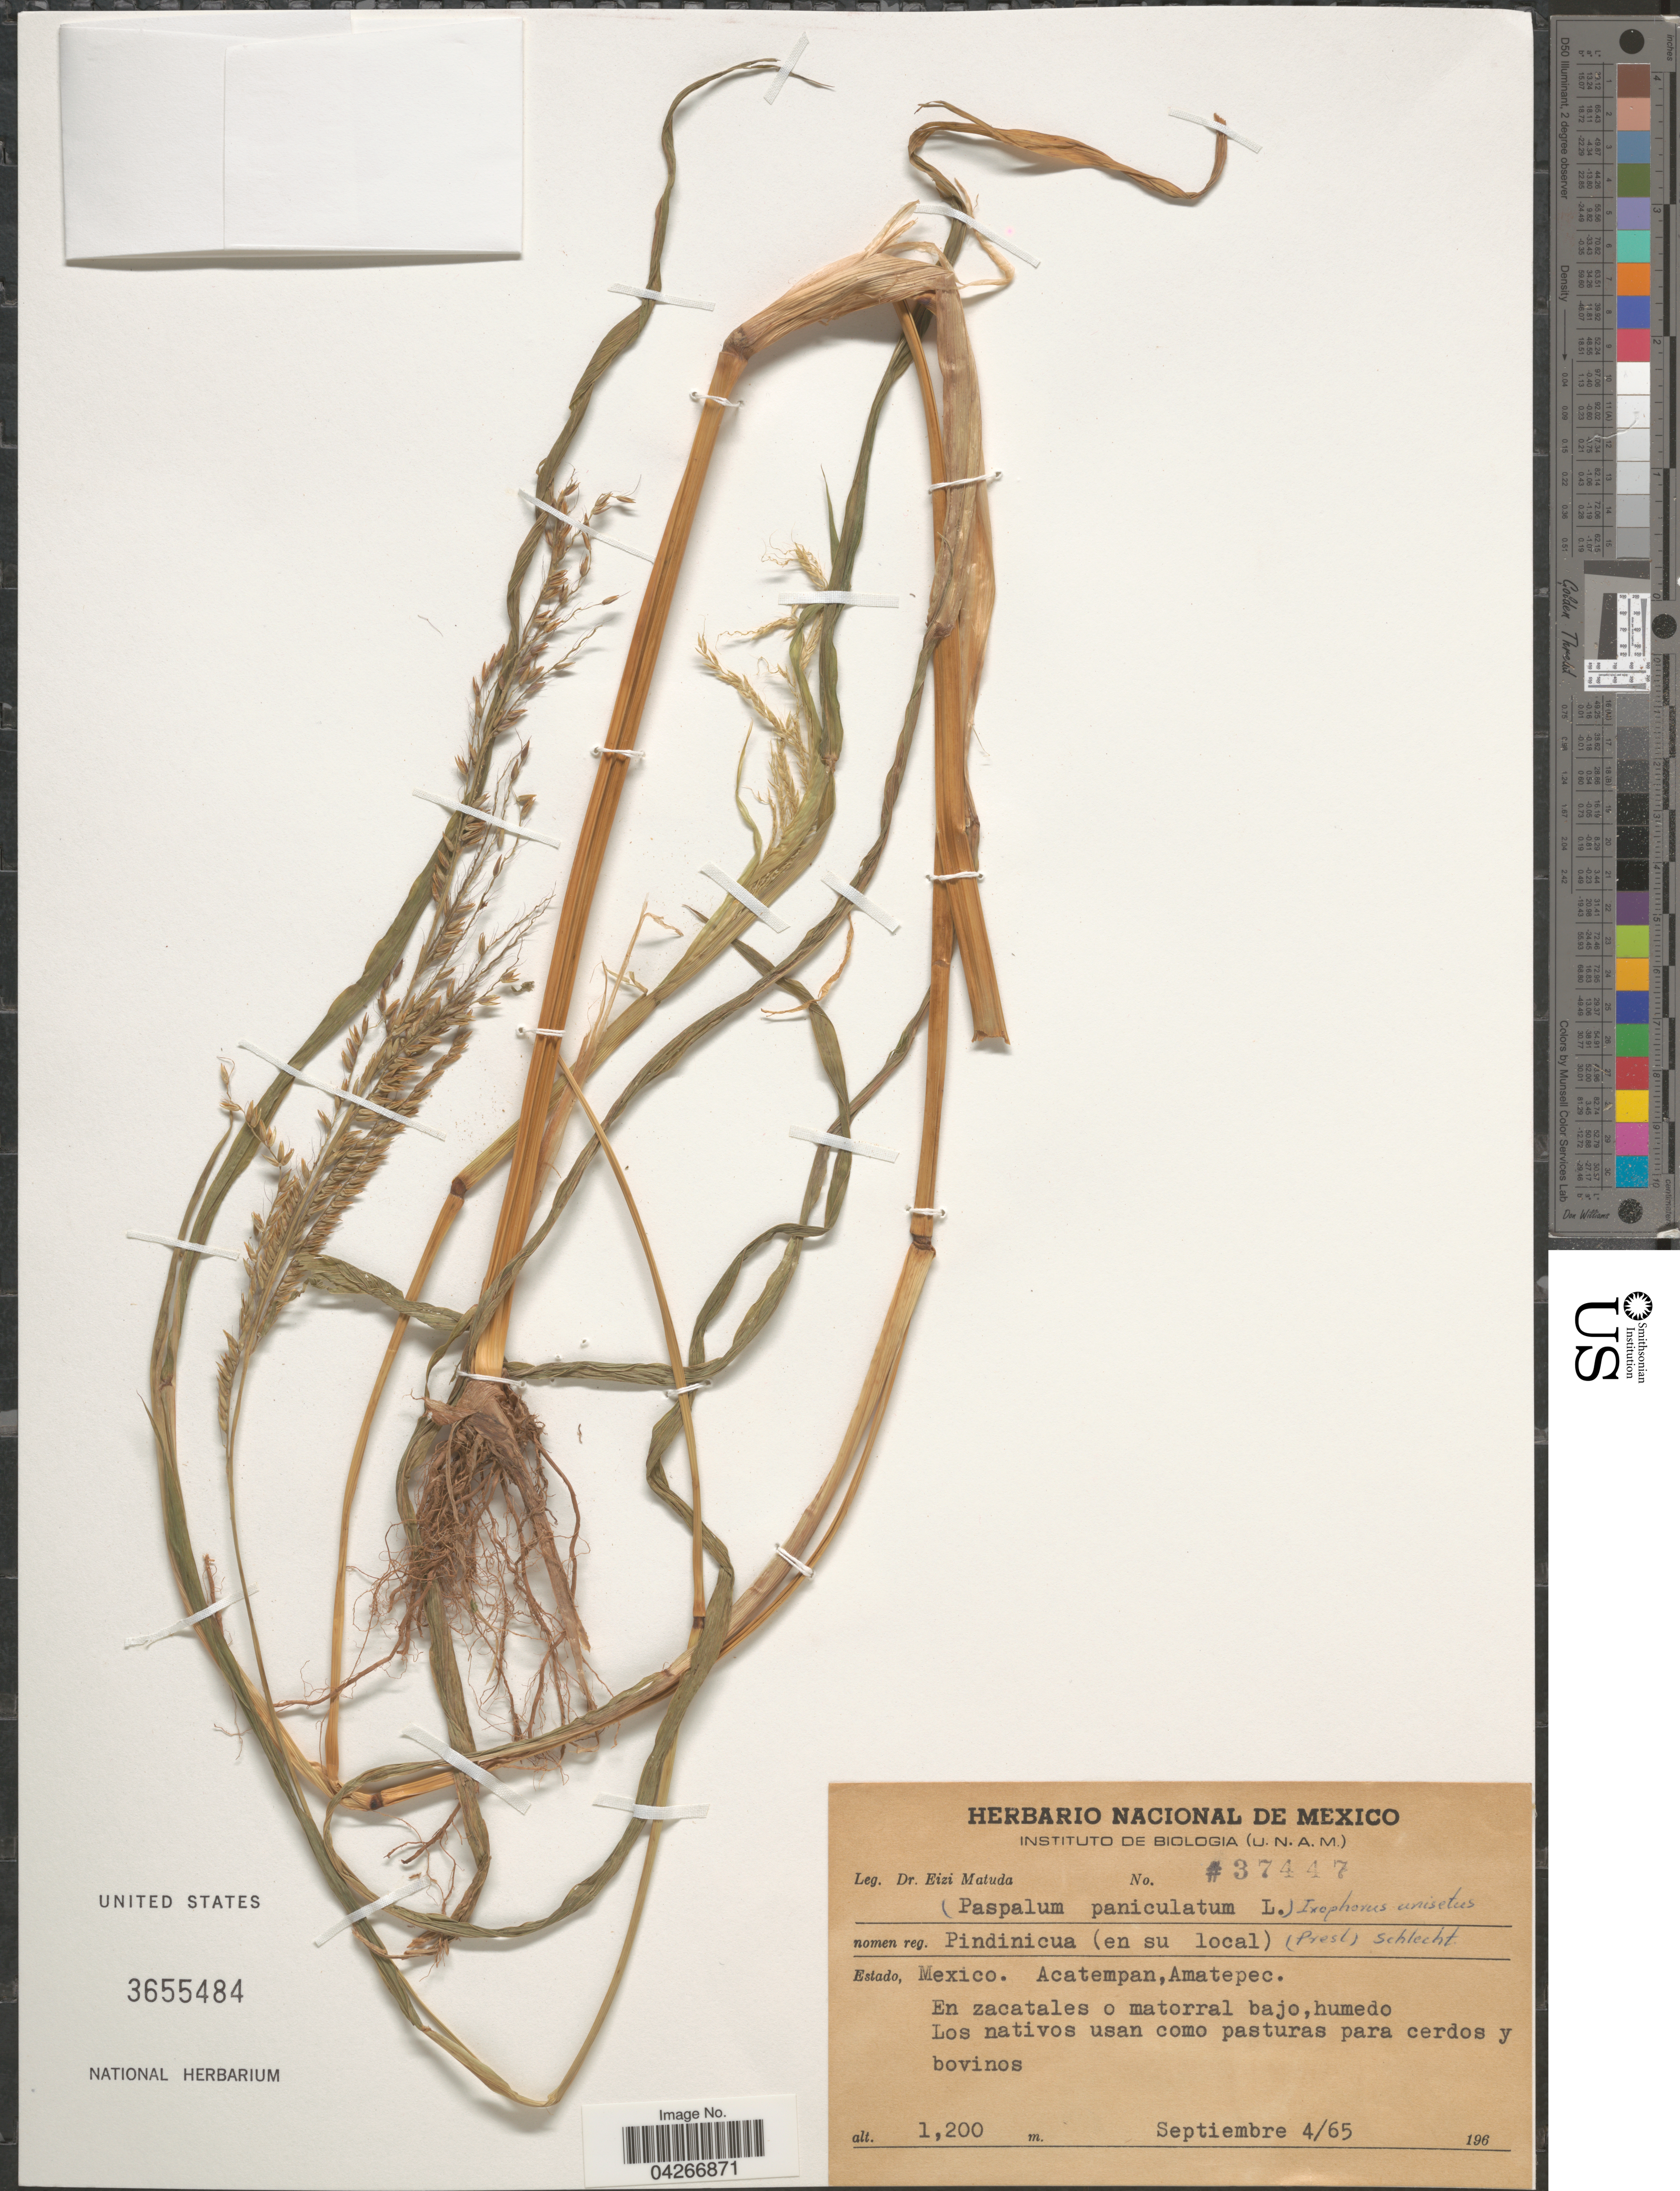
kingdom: Plantae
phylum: Tracheophyta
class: Liliopsida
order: Poales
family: Poaceae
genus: Paspalum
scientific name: Paspalum paniculatum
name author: L.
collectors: E. Matuda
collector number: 37447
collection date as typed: Transcribed d/m/y: 4/9/65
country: Mexico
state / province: México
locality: Acatempan, Amatepec.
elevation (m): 1200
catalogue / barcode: US 3655484